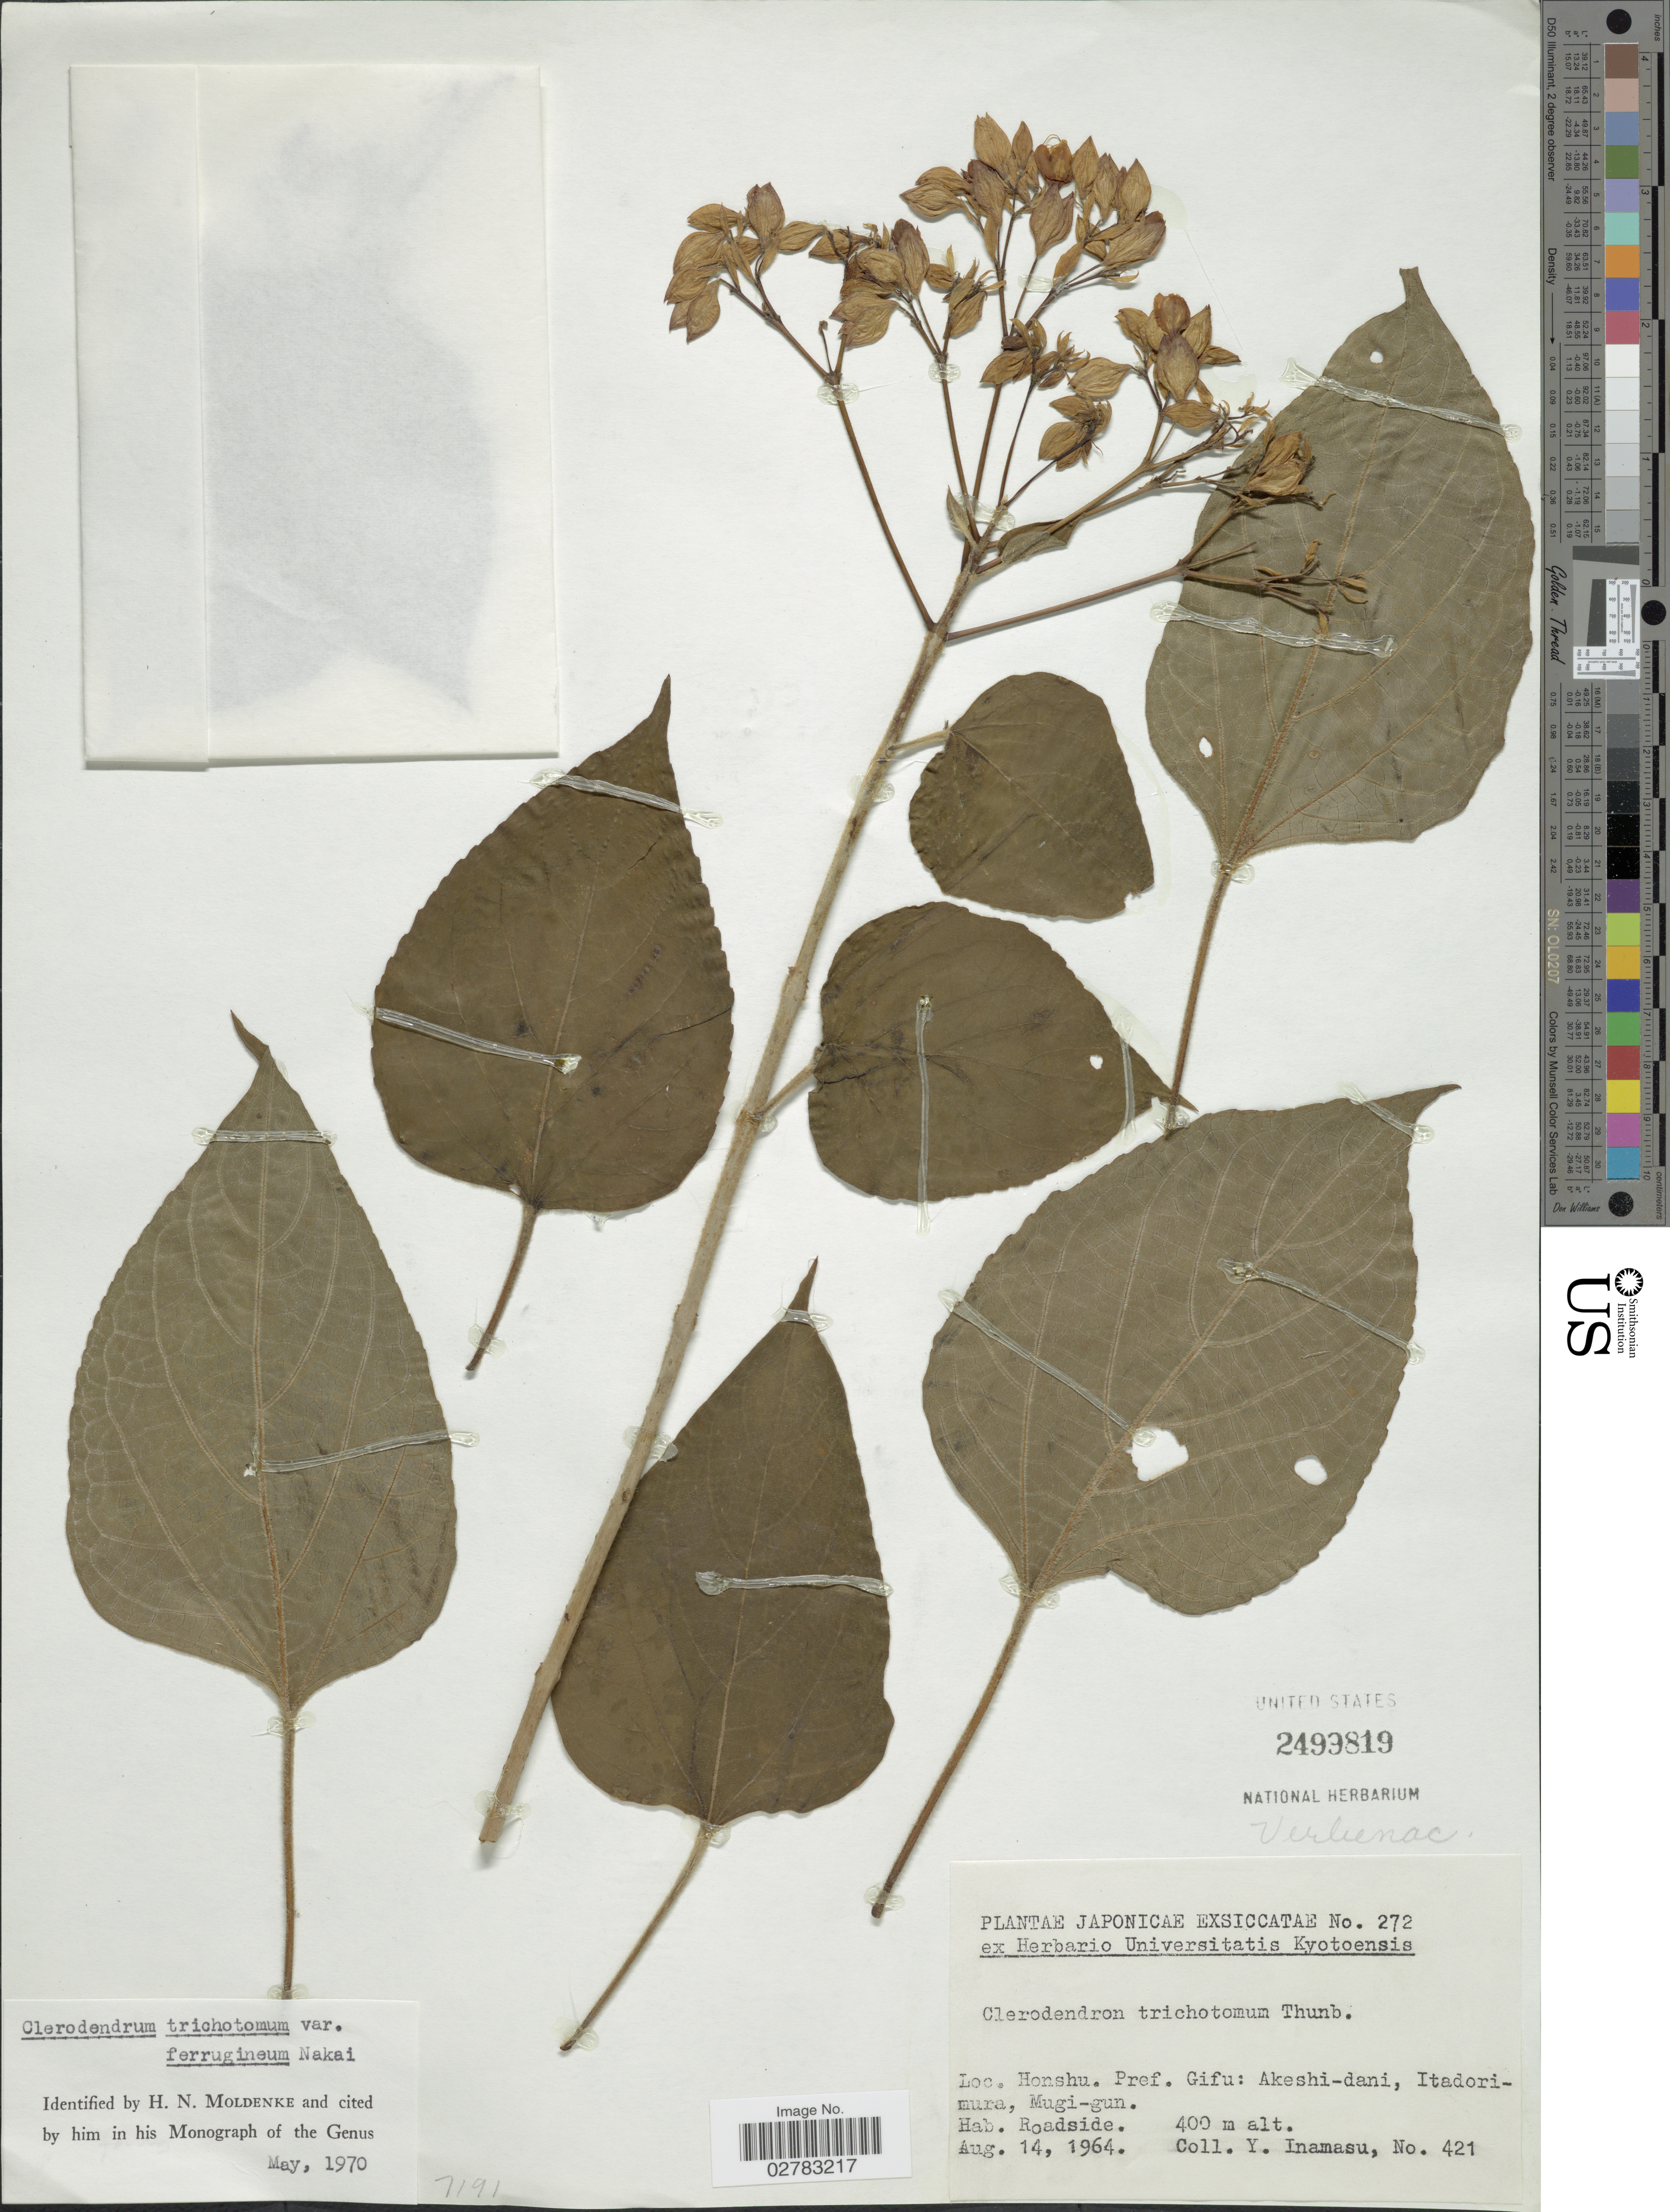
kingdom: Plantae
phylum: Tracheophyta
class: Magnoliopsida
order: Lamiales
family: Lamiaceae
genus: Clerodendrum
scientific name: Clerodendrum trichotomum var. ferrugineum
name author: Nakai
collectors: Y. Inamasu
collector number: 421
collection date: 1964-08-14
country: Japan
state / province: Gihu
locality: Honshu. Pref. Gifu: Akeshi-dani, Itadori-mura, Mugi-gun.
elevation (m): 400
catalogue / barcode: US 2499819